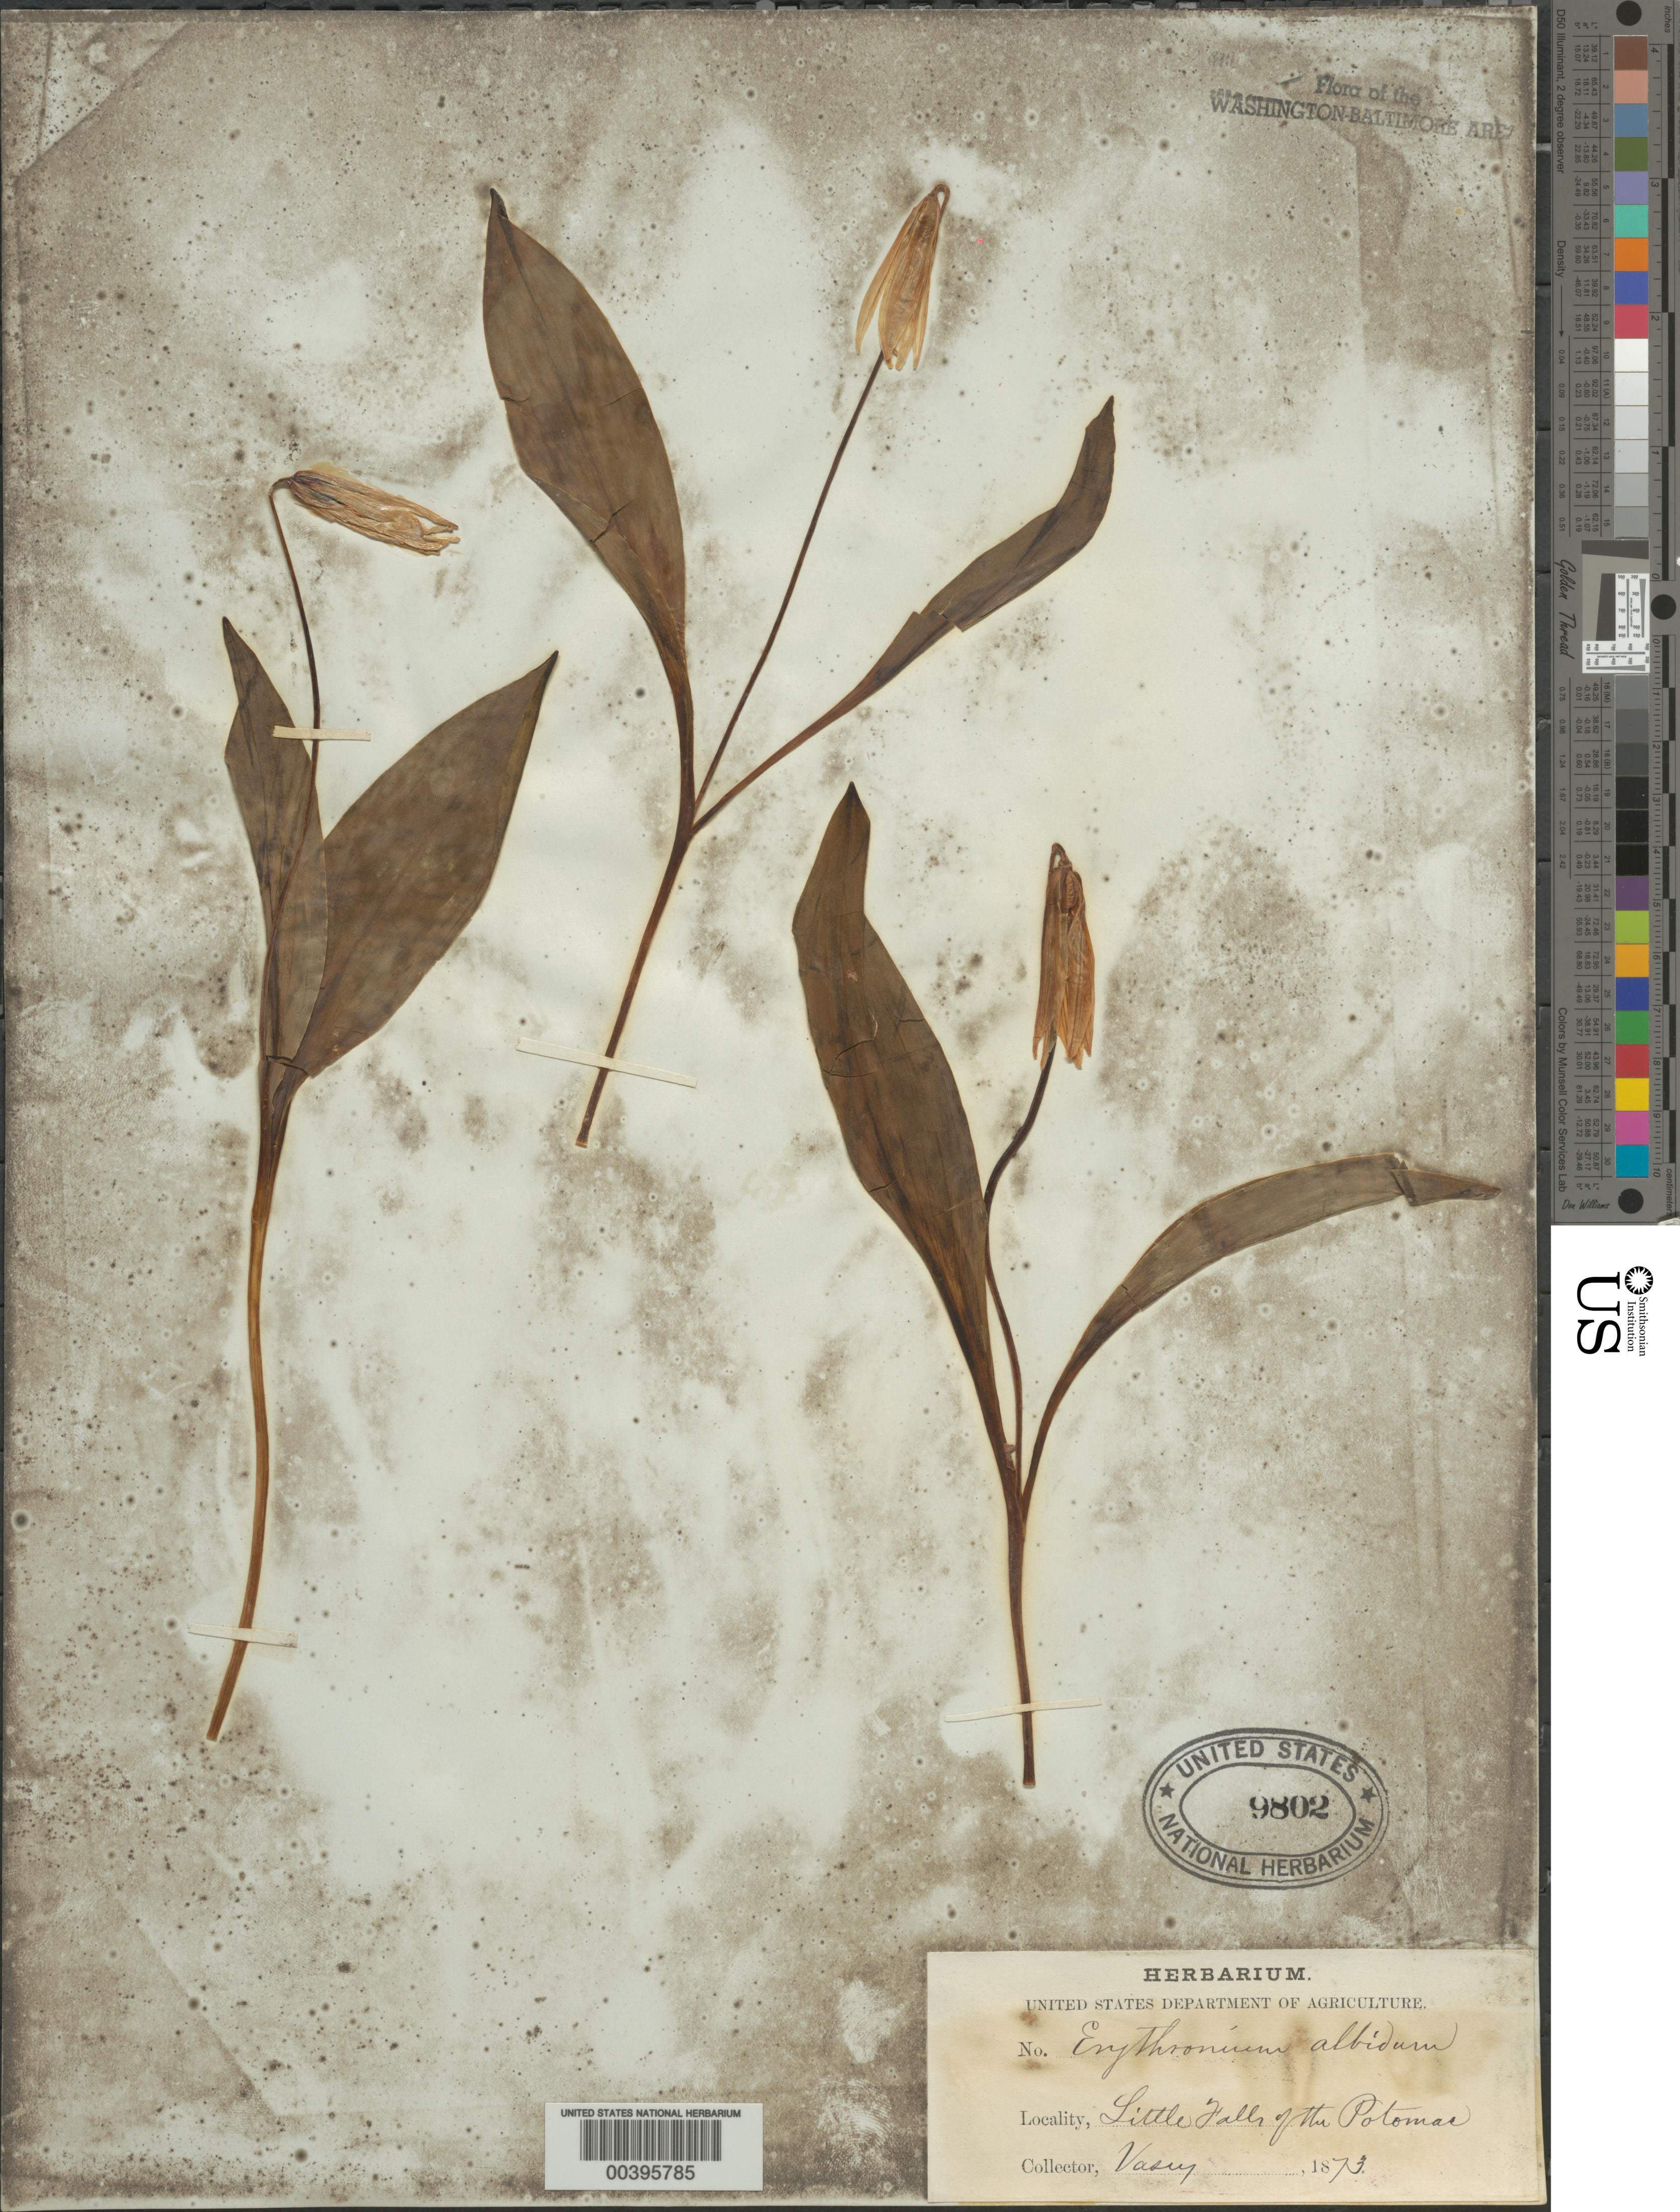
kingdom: Plantae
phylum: Tracheophyta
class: Liliopsida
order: Liliales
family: Liliaceae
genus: Erythronium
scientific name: Erythronium albidum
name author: Nutt.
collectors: G. Vasey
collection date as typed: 1873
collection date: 1873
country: United States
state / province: Maryland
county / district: Montgomery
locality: Little Falls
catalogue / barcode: US 9802